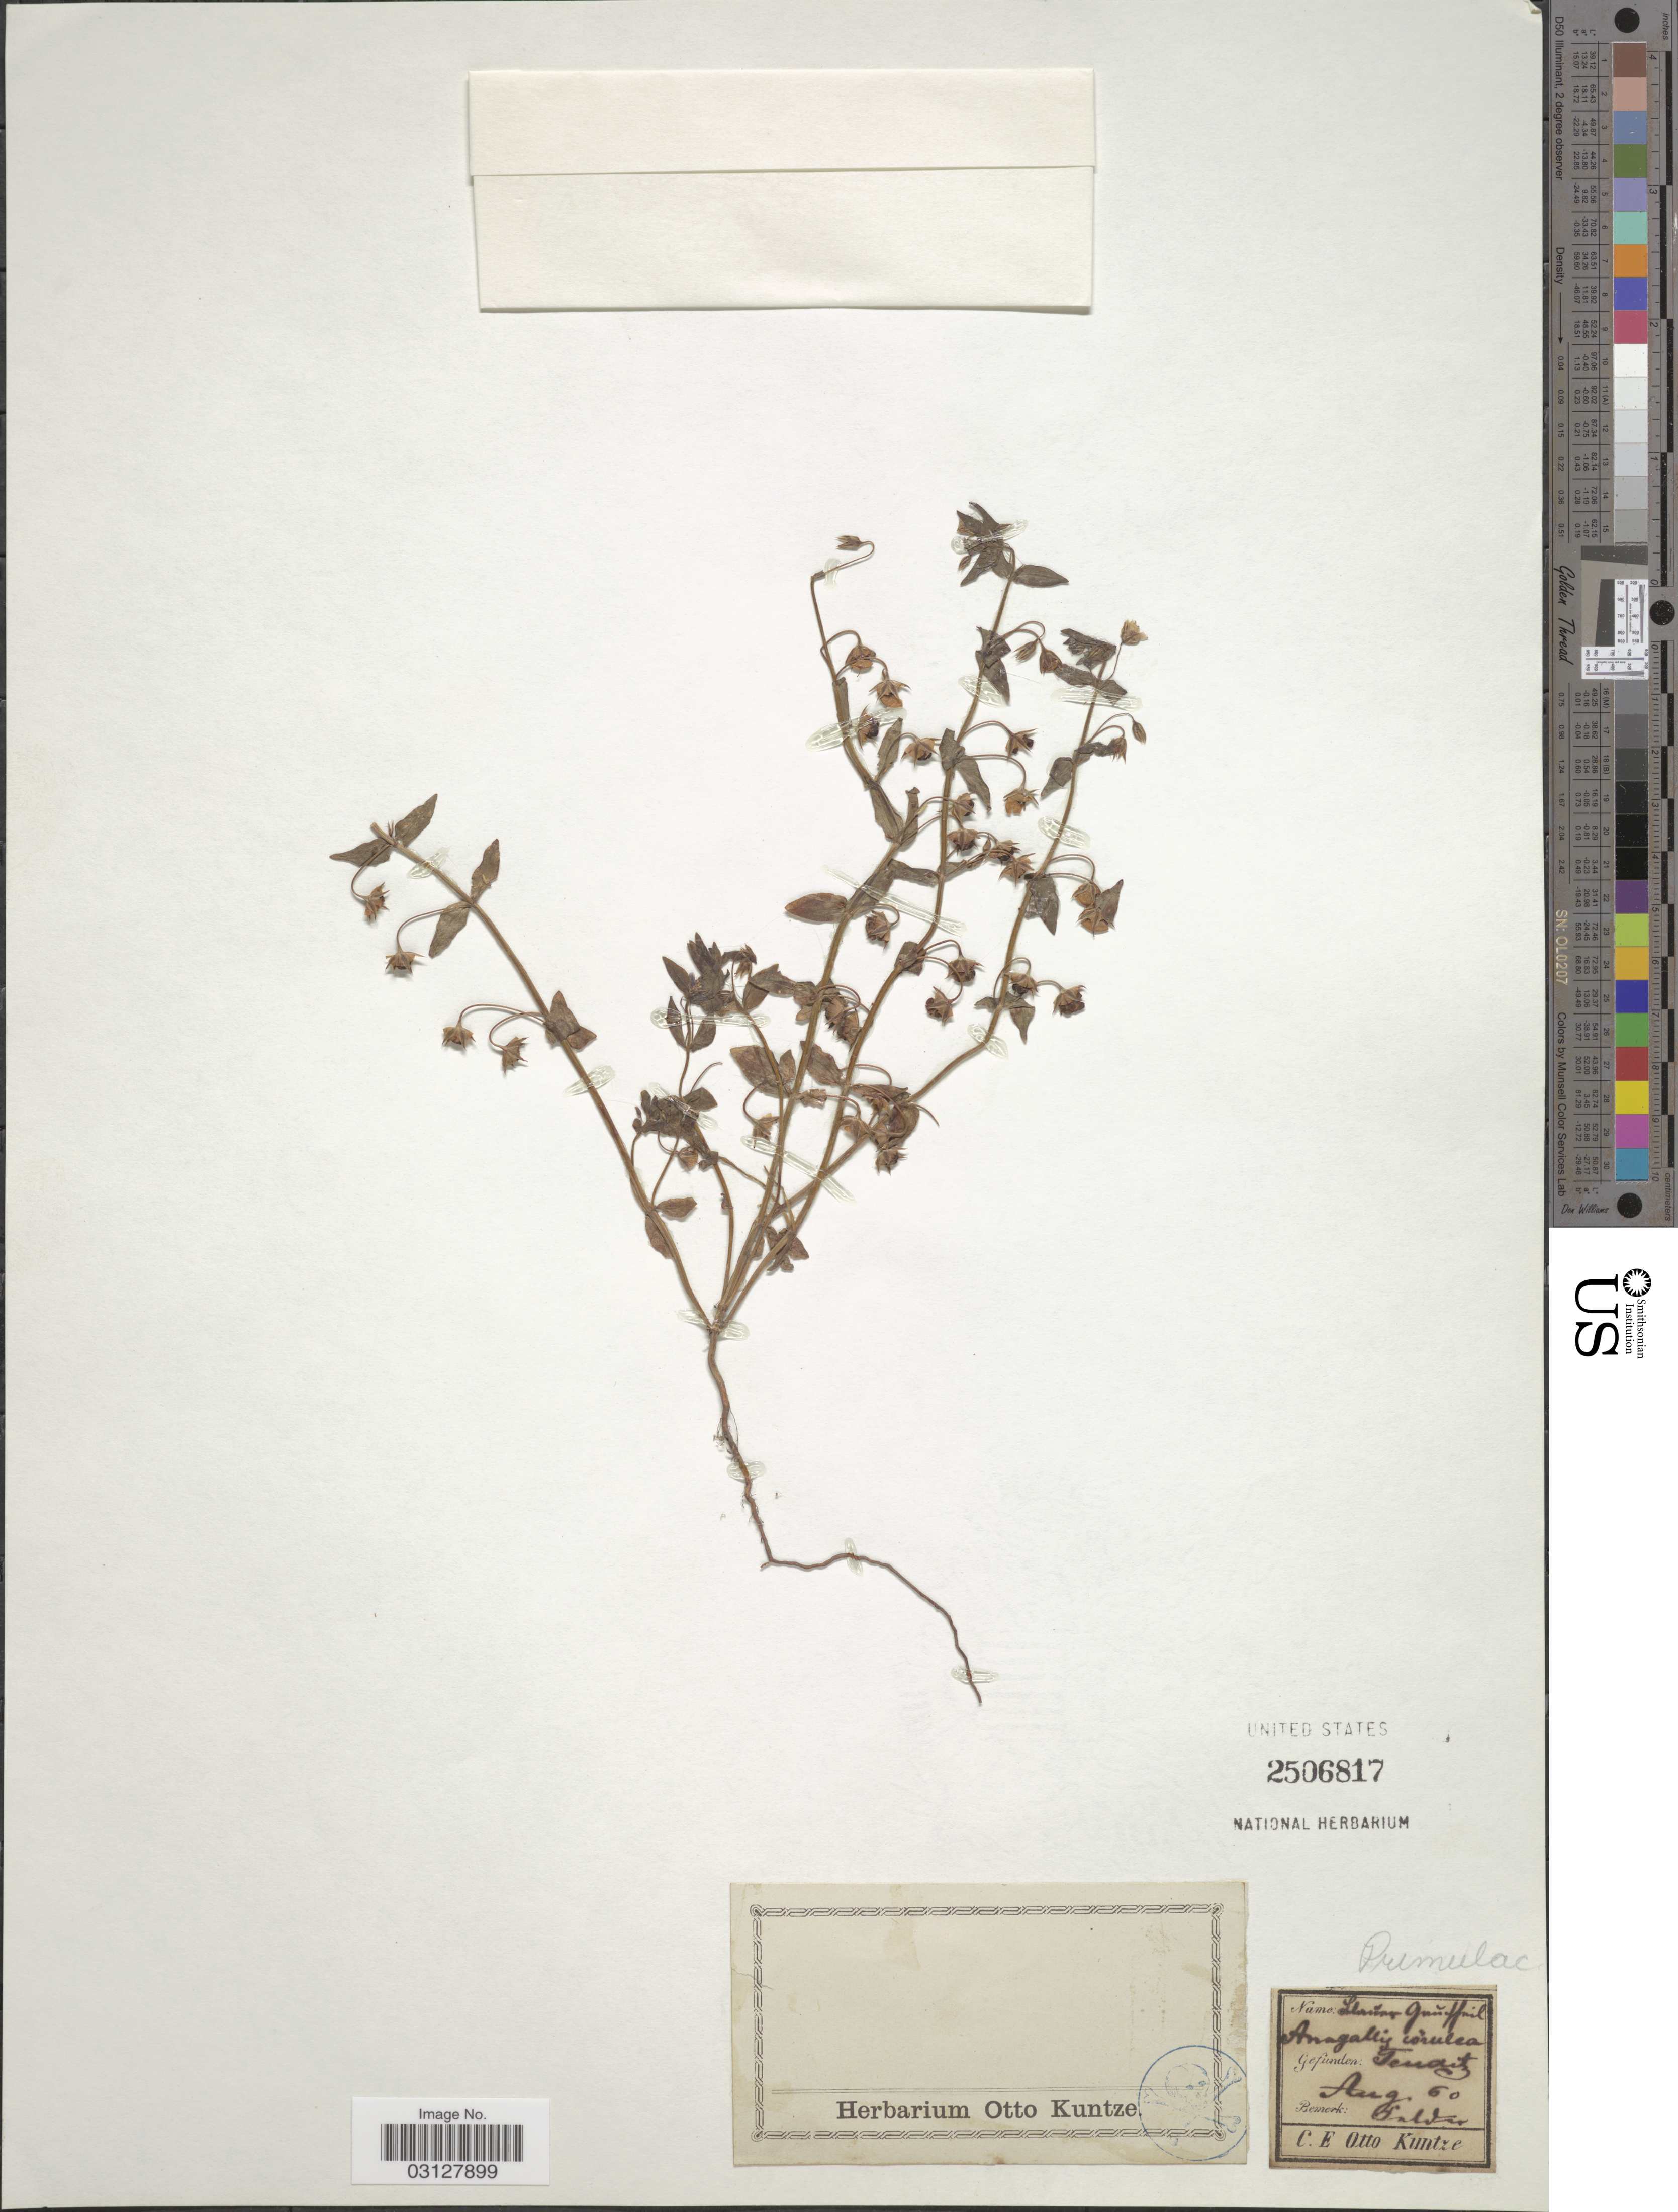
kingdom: Plantae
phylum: Tracheophyta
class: Magnoliopsida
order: Ericales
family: Primulaceae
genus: Anagallis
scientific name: Anagallis caerulea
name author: L.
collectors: C.E.O. Kuntze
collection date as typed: Transcribed d/m/y: /8/60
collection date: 1860-08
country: Germany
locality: Teuditz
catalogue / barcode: US 2506817